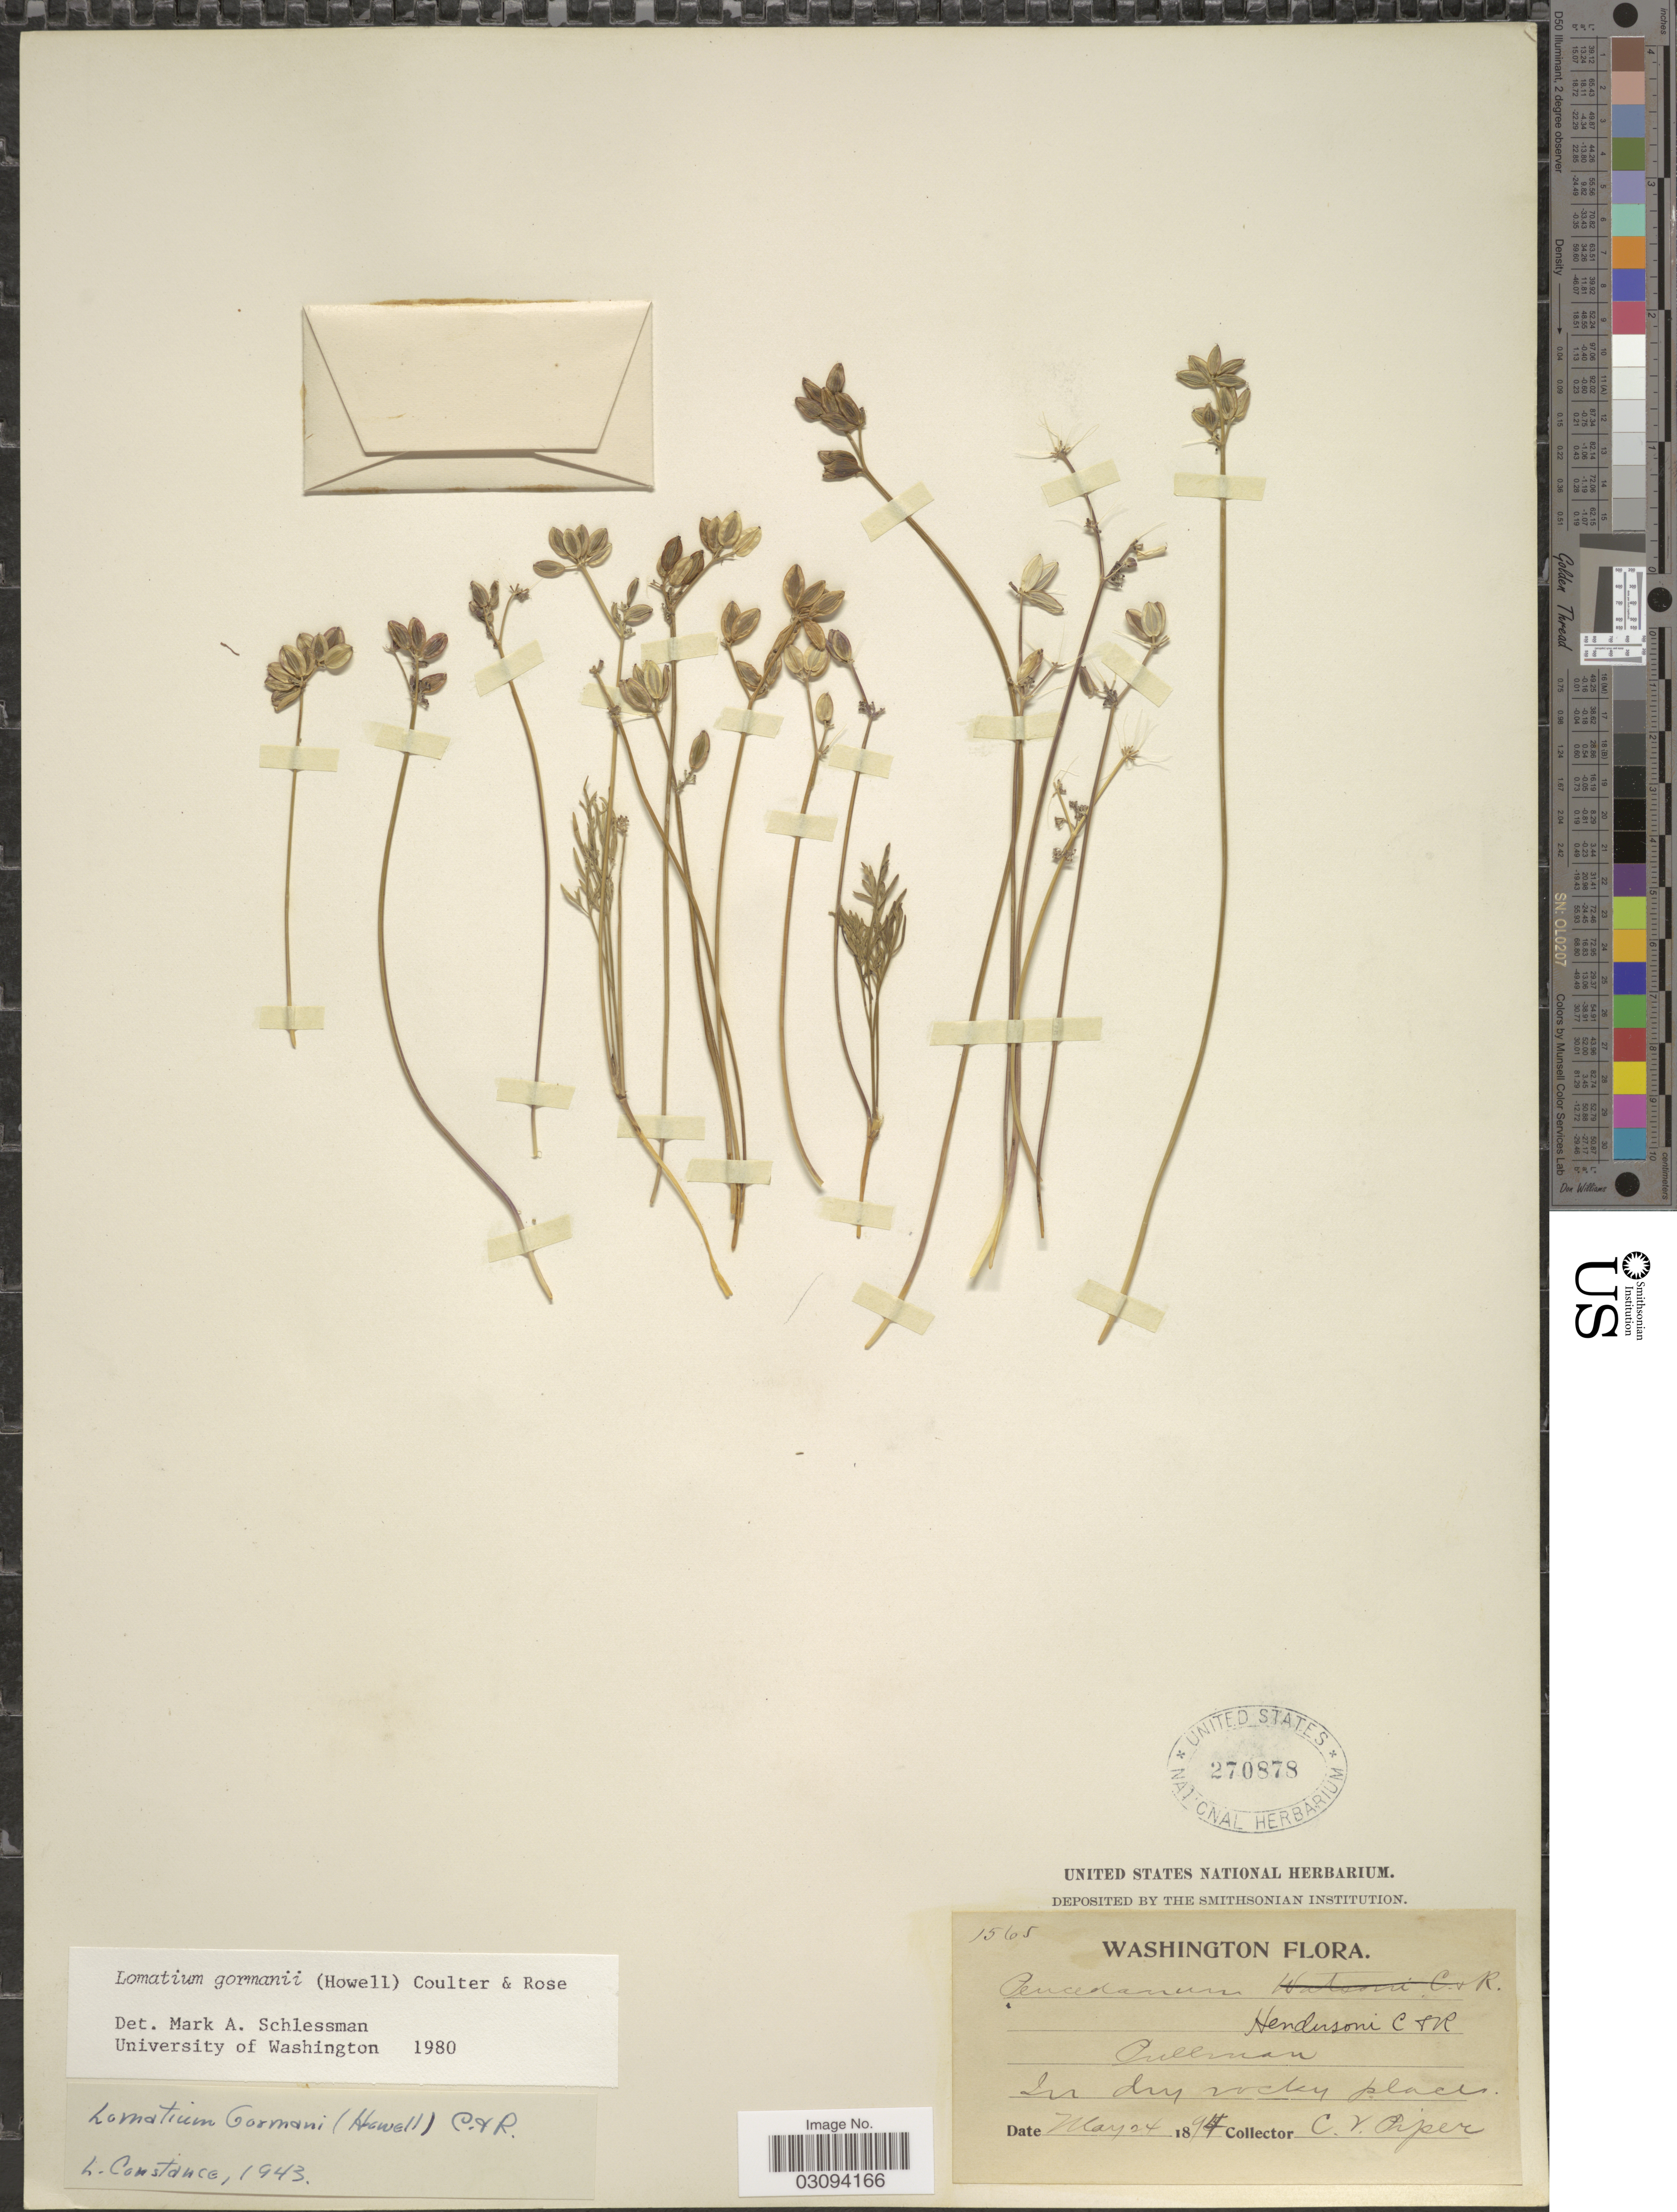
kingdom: Plantae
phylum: Tracheophyta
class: Magnoliopsida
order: Apiales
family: Apiaceae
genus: Lomatium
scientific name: Lomatium gormanii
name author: (Howell) J.M. Coult. & Rose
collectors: C. V. Piper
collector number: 1565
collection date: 1894-05-24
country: United States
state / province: Washington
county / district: Whitman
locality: Pullman.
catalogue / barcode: US 270878